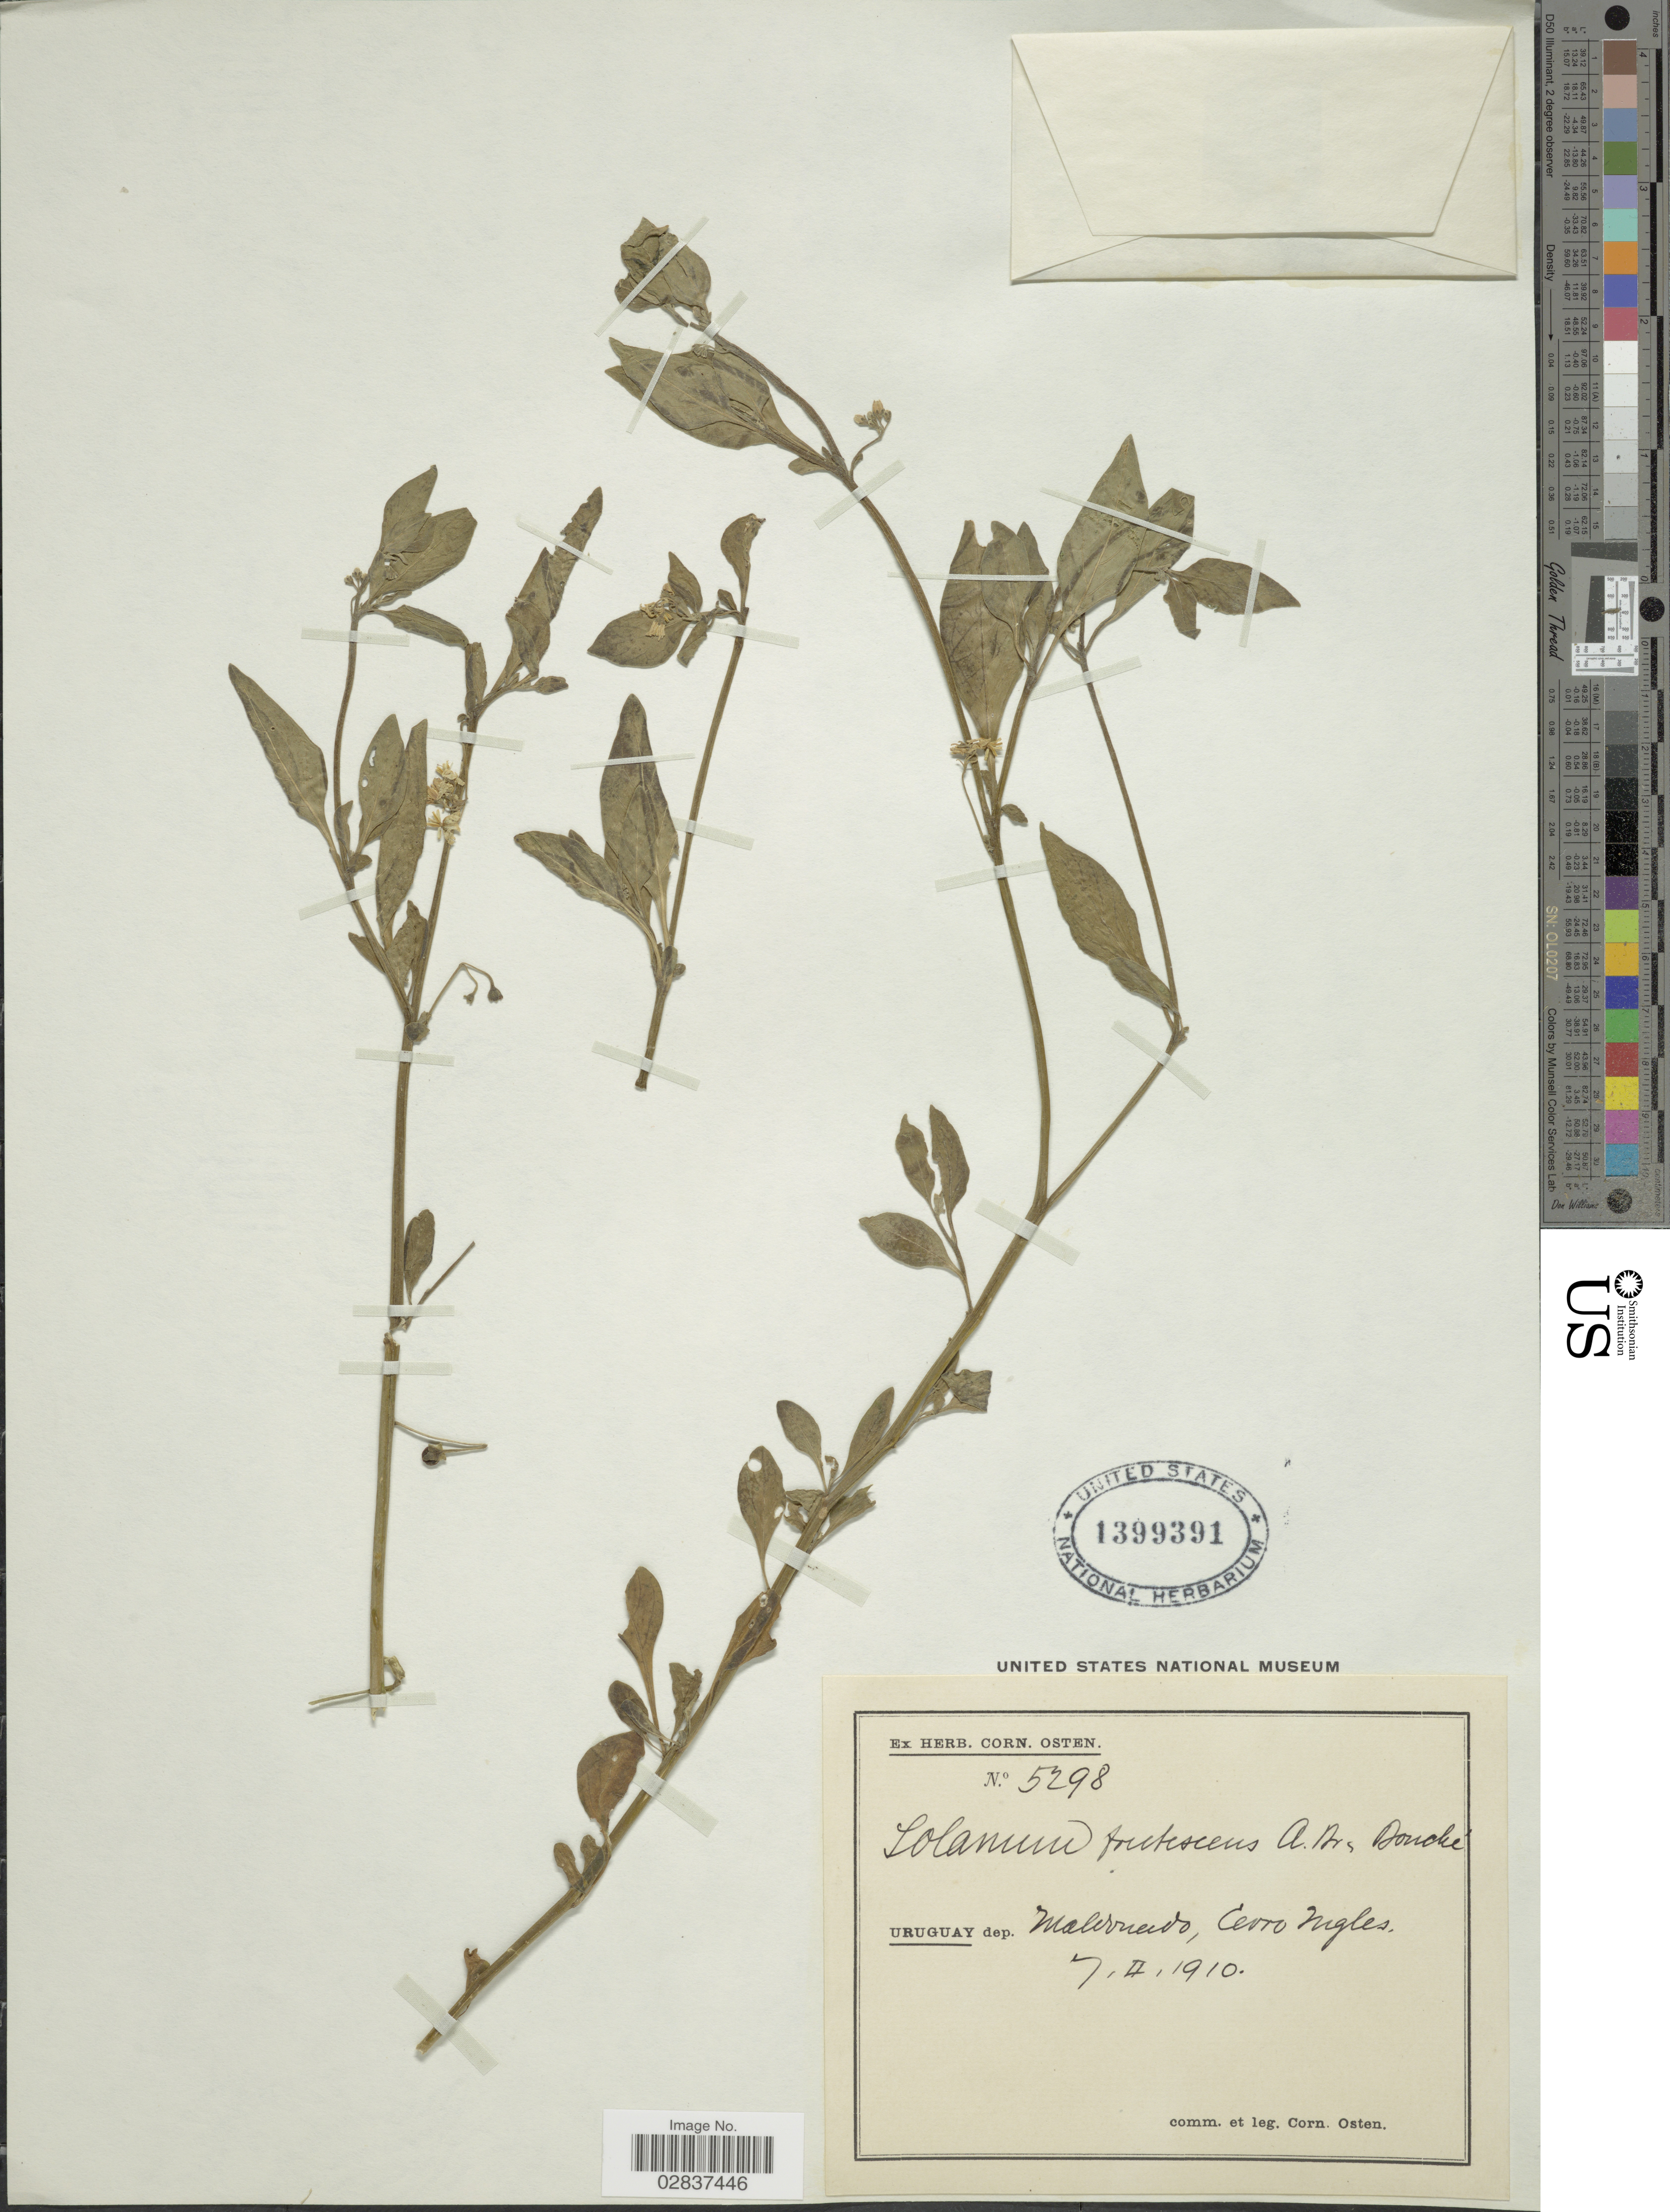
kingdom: Plantae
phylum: Tracheophyta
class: Magnoliopsida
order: Solanales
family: Solanaceae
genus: Solanum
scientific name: Solanum frutescens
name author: BR & Bouché, A. M.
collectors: C. Osten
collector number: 5298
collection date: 1910-02-07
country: Uruguay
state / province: Maldonado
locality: Dep. Maldonado, Cerro Ingles.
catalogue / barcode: US 1399391